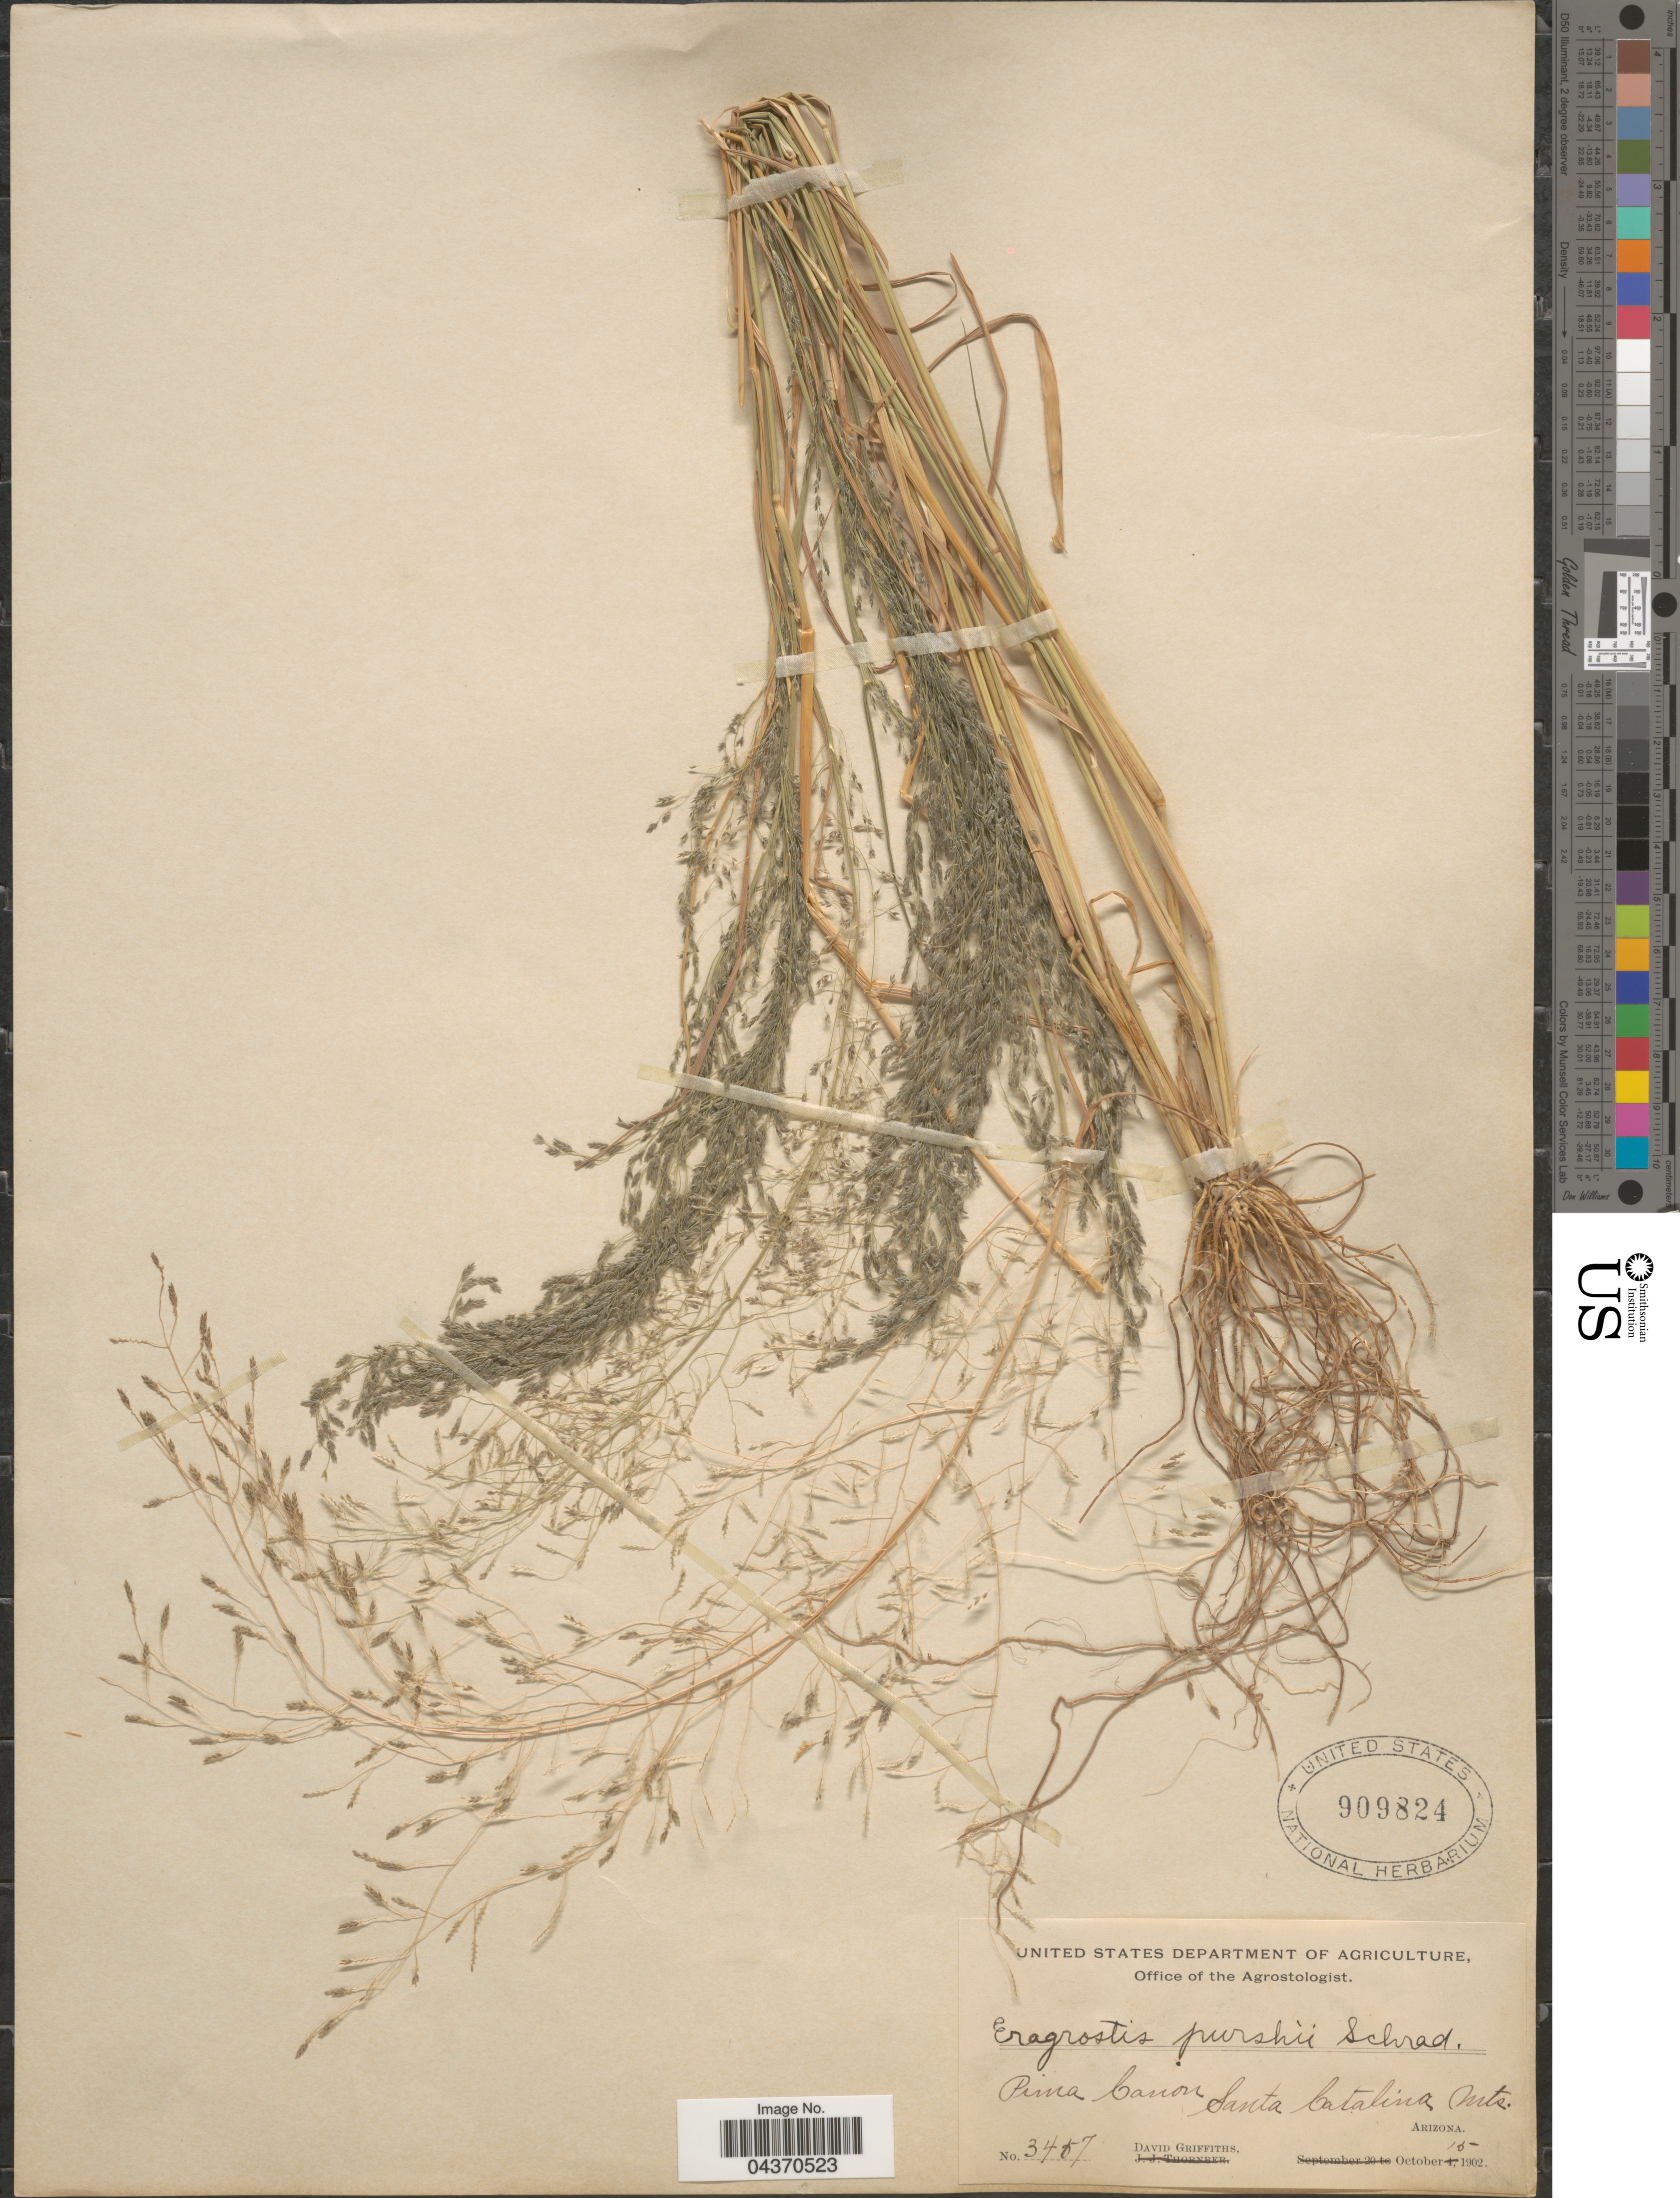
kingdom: Plantae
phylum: Tracheophyta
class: Liliopsida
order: Poales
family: Poaceae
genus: Eragrostis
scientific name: Eragrostis pectinacea var. miserrima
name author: (E. Fourn.) Reeder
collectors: D. Griffiths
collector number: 3457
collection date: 1902-10-15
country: United States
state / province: Arizona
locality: Pima Canon Santa Catalina Mts.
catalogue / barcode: US 909824